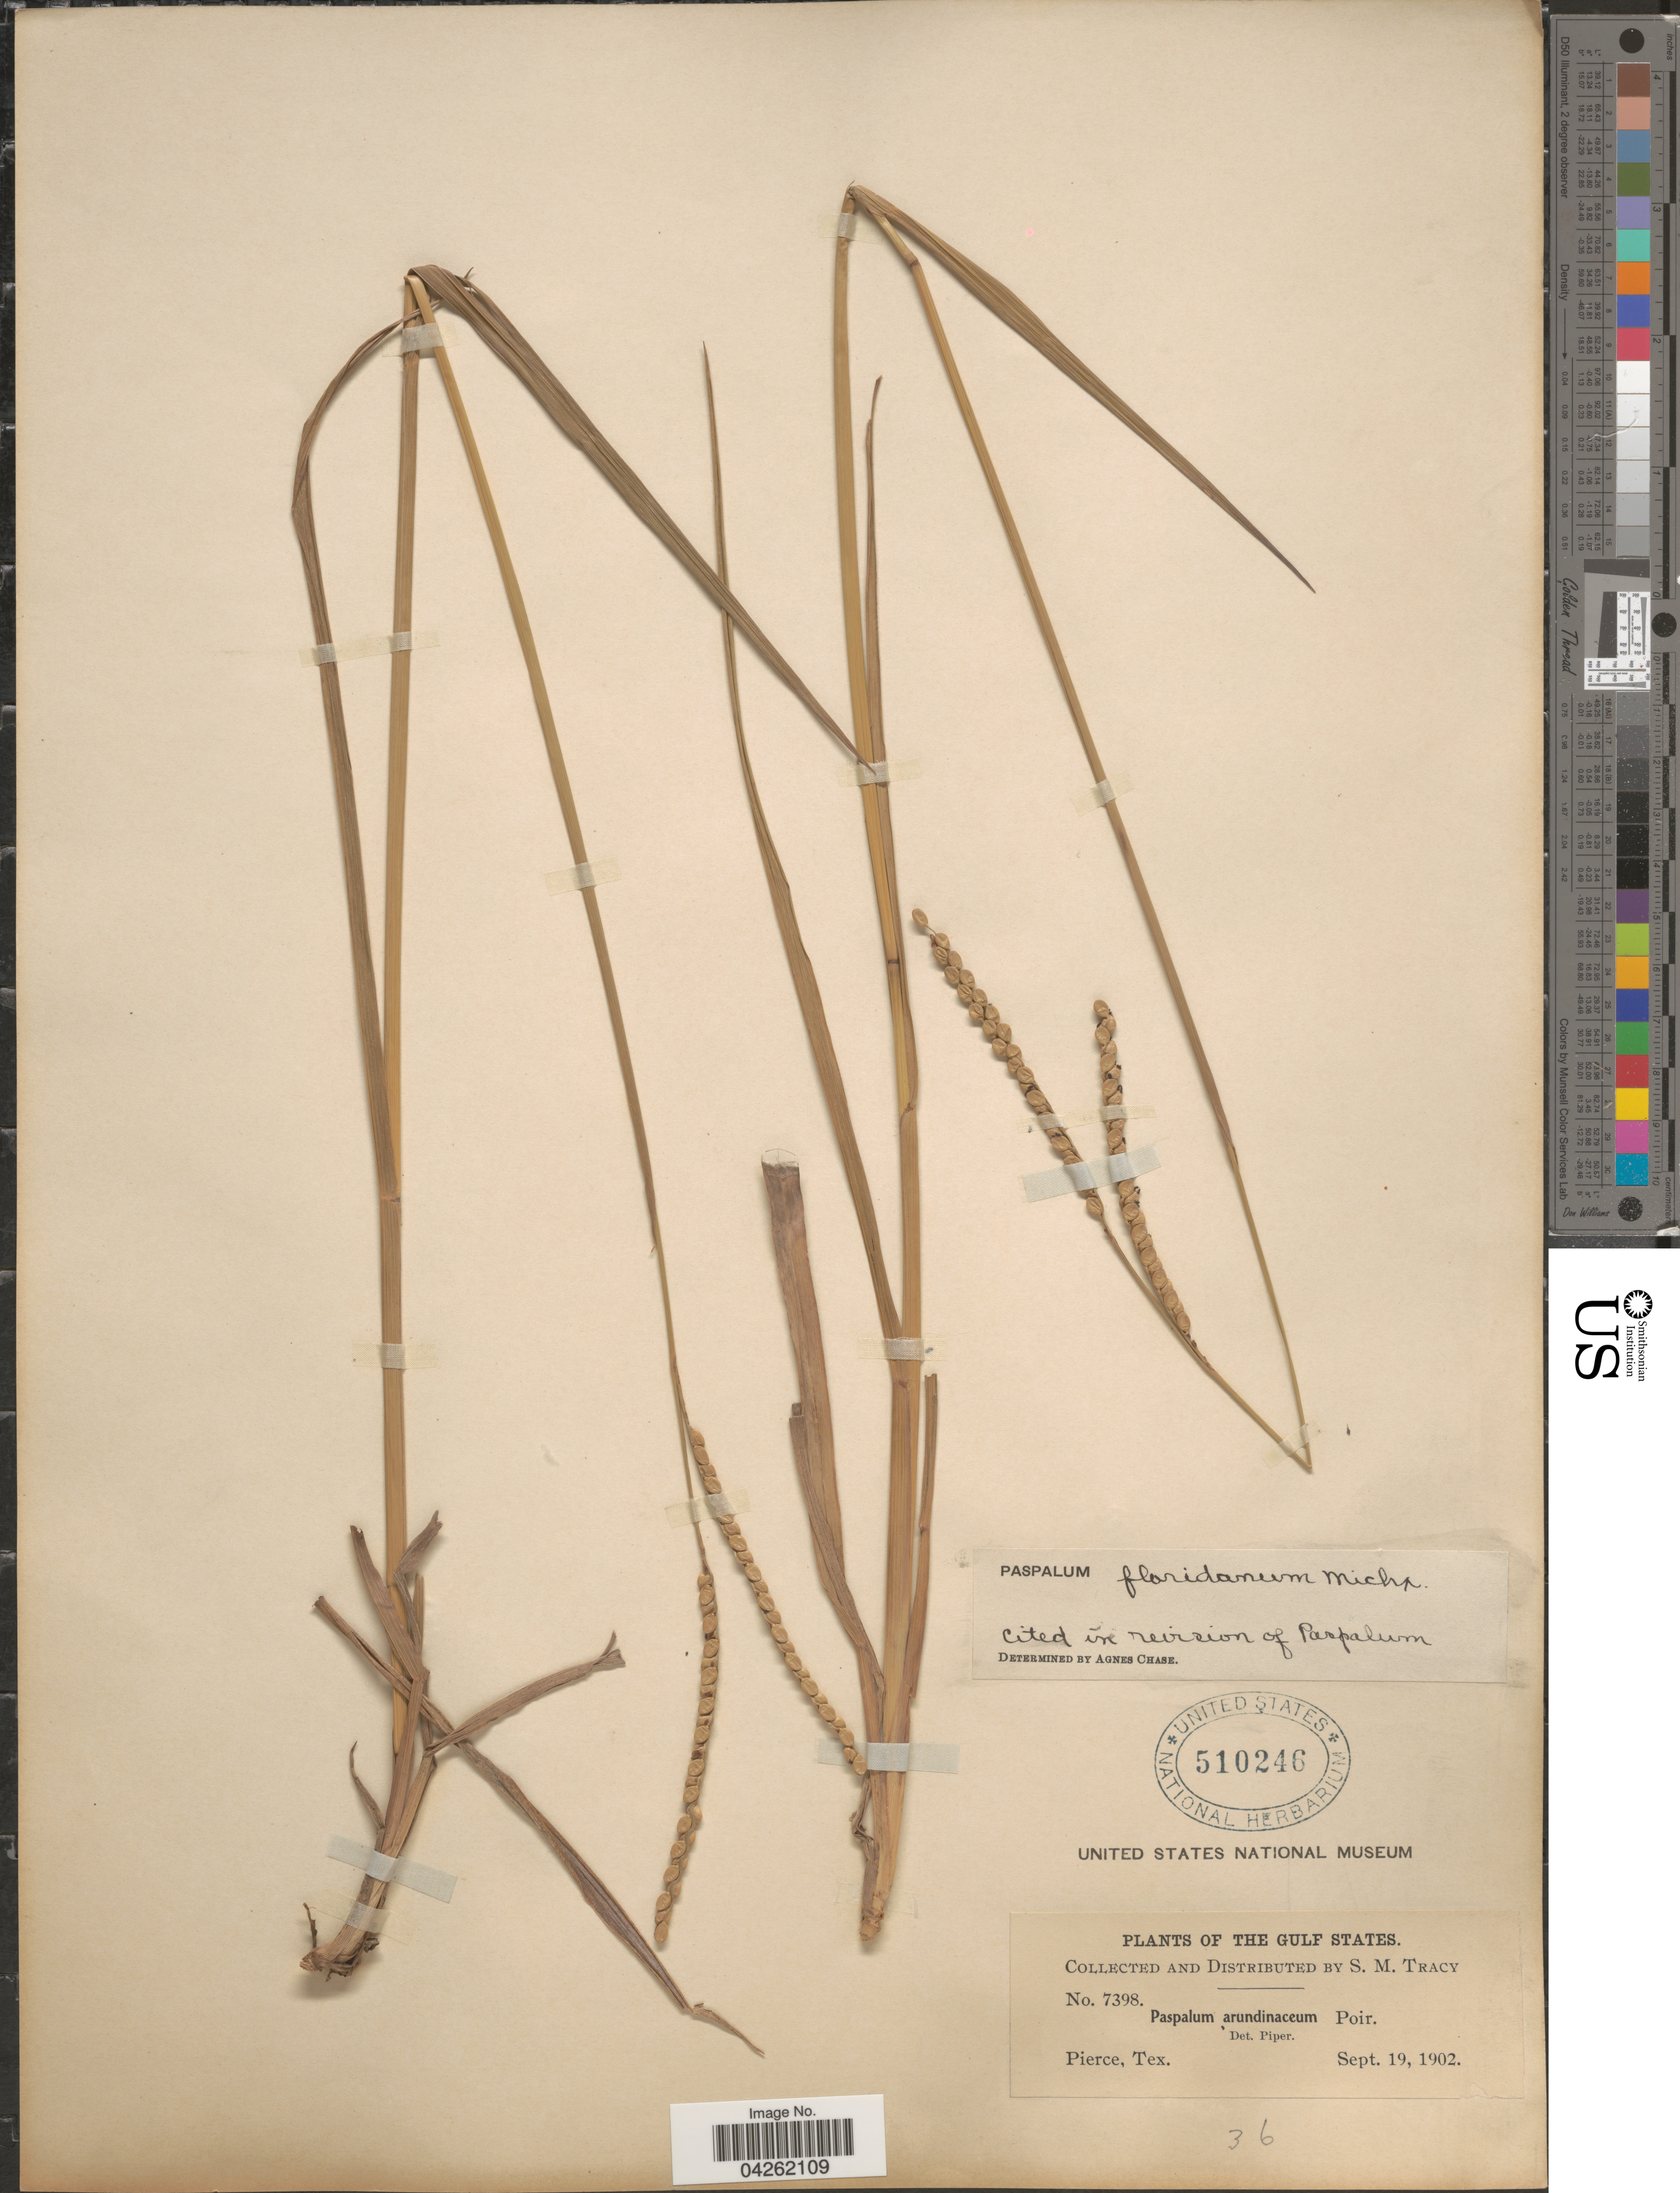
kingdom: Plantae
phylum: Tracheophyta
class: Liliopsida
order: Poales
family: Poaceae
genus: Paspalum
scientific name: Paspalum floridanum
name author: Michx.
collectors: S. M. Tracy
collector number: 7398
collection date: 1902-09-19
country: United States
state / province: Texas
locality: The Gulf States. Pierce.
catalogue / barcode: US 510246